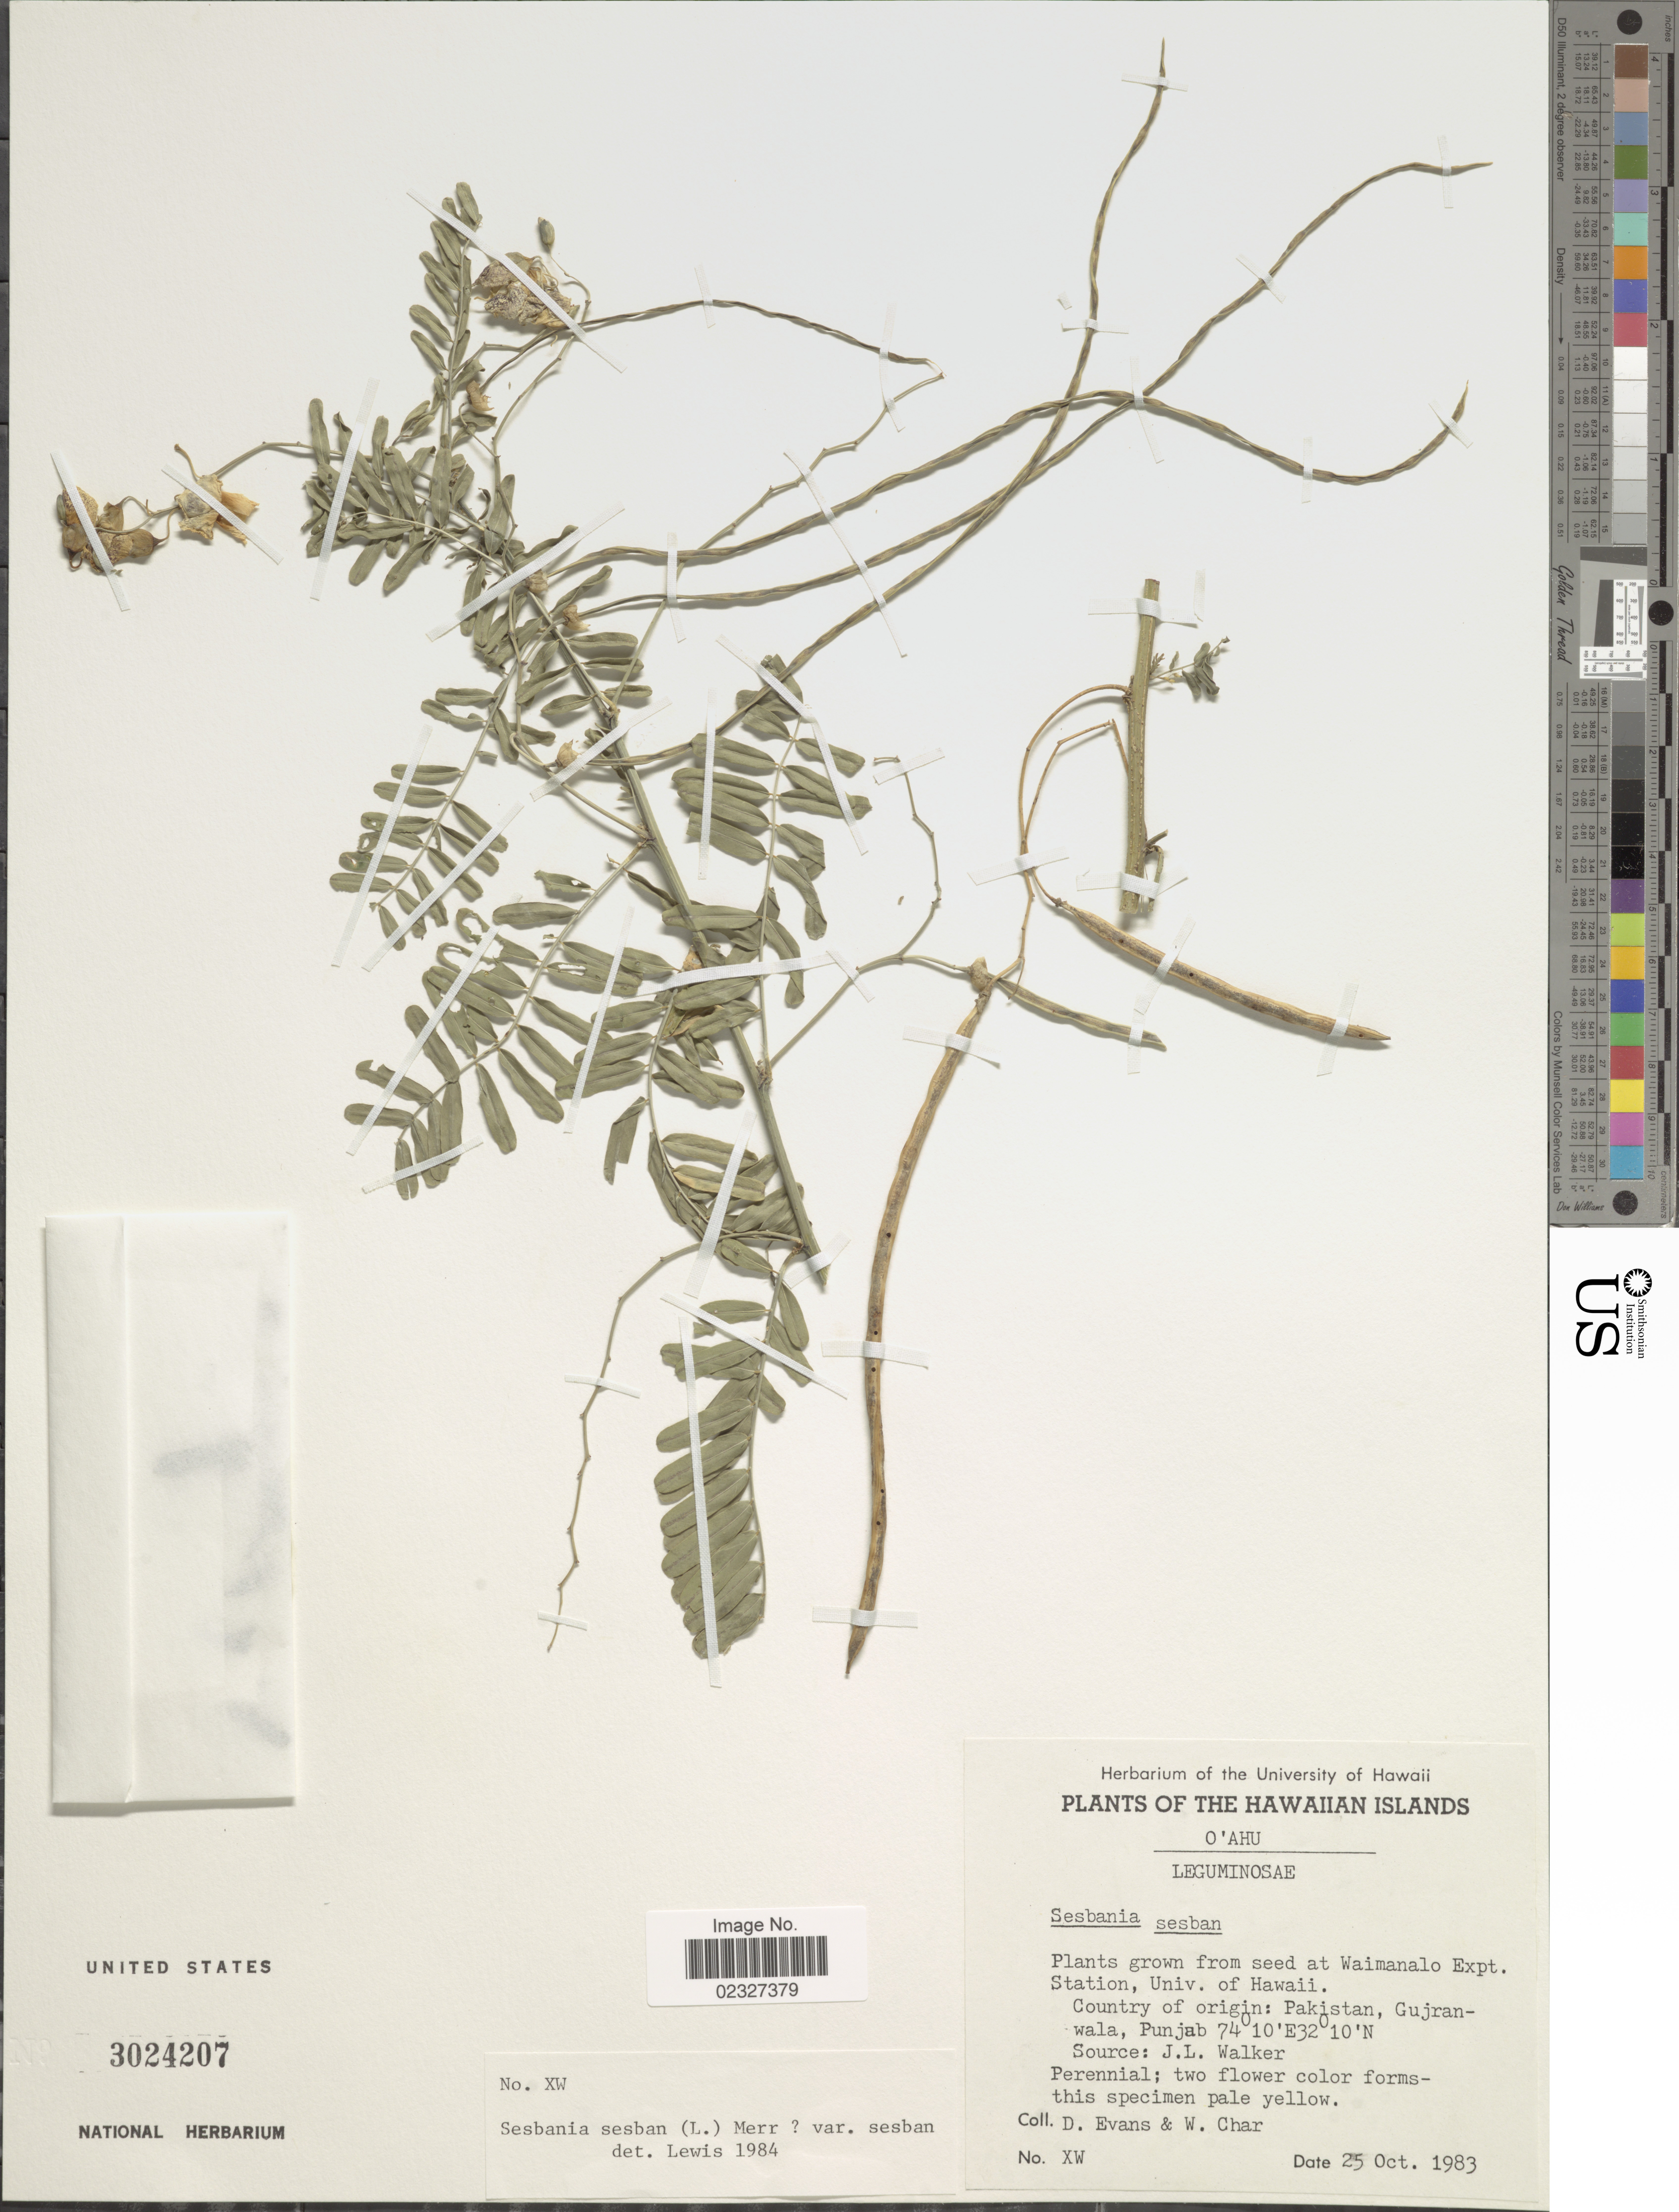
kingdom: Plantae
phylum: Tracheophyta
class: Magnoliopsida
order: Fabales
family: Fabaceae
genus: Sesbania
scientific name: Sesbania sesban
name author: (L.) Merr.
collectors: D. Evans & W. Char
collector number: XW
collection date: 1983-10-25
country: United States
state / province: Hawaii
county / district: Honolulu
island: Oahu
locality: Waimanalo Expt. Station, Univ. of Hawaii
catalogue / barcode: US 3024207